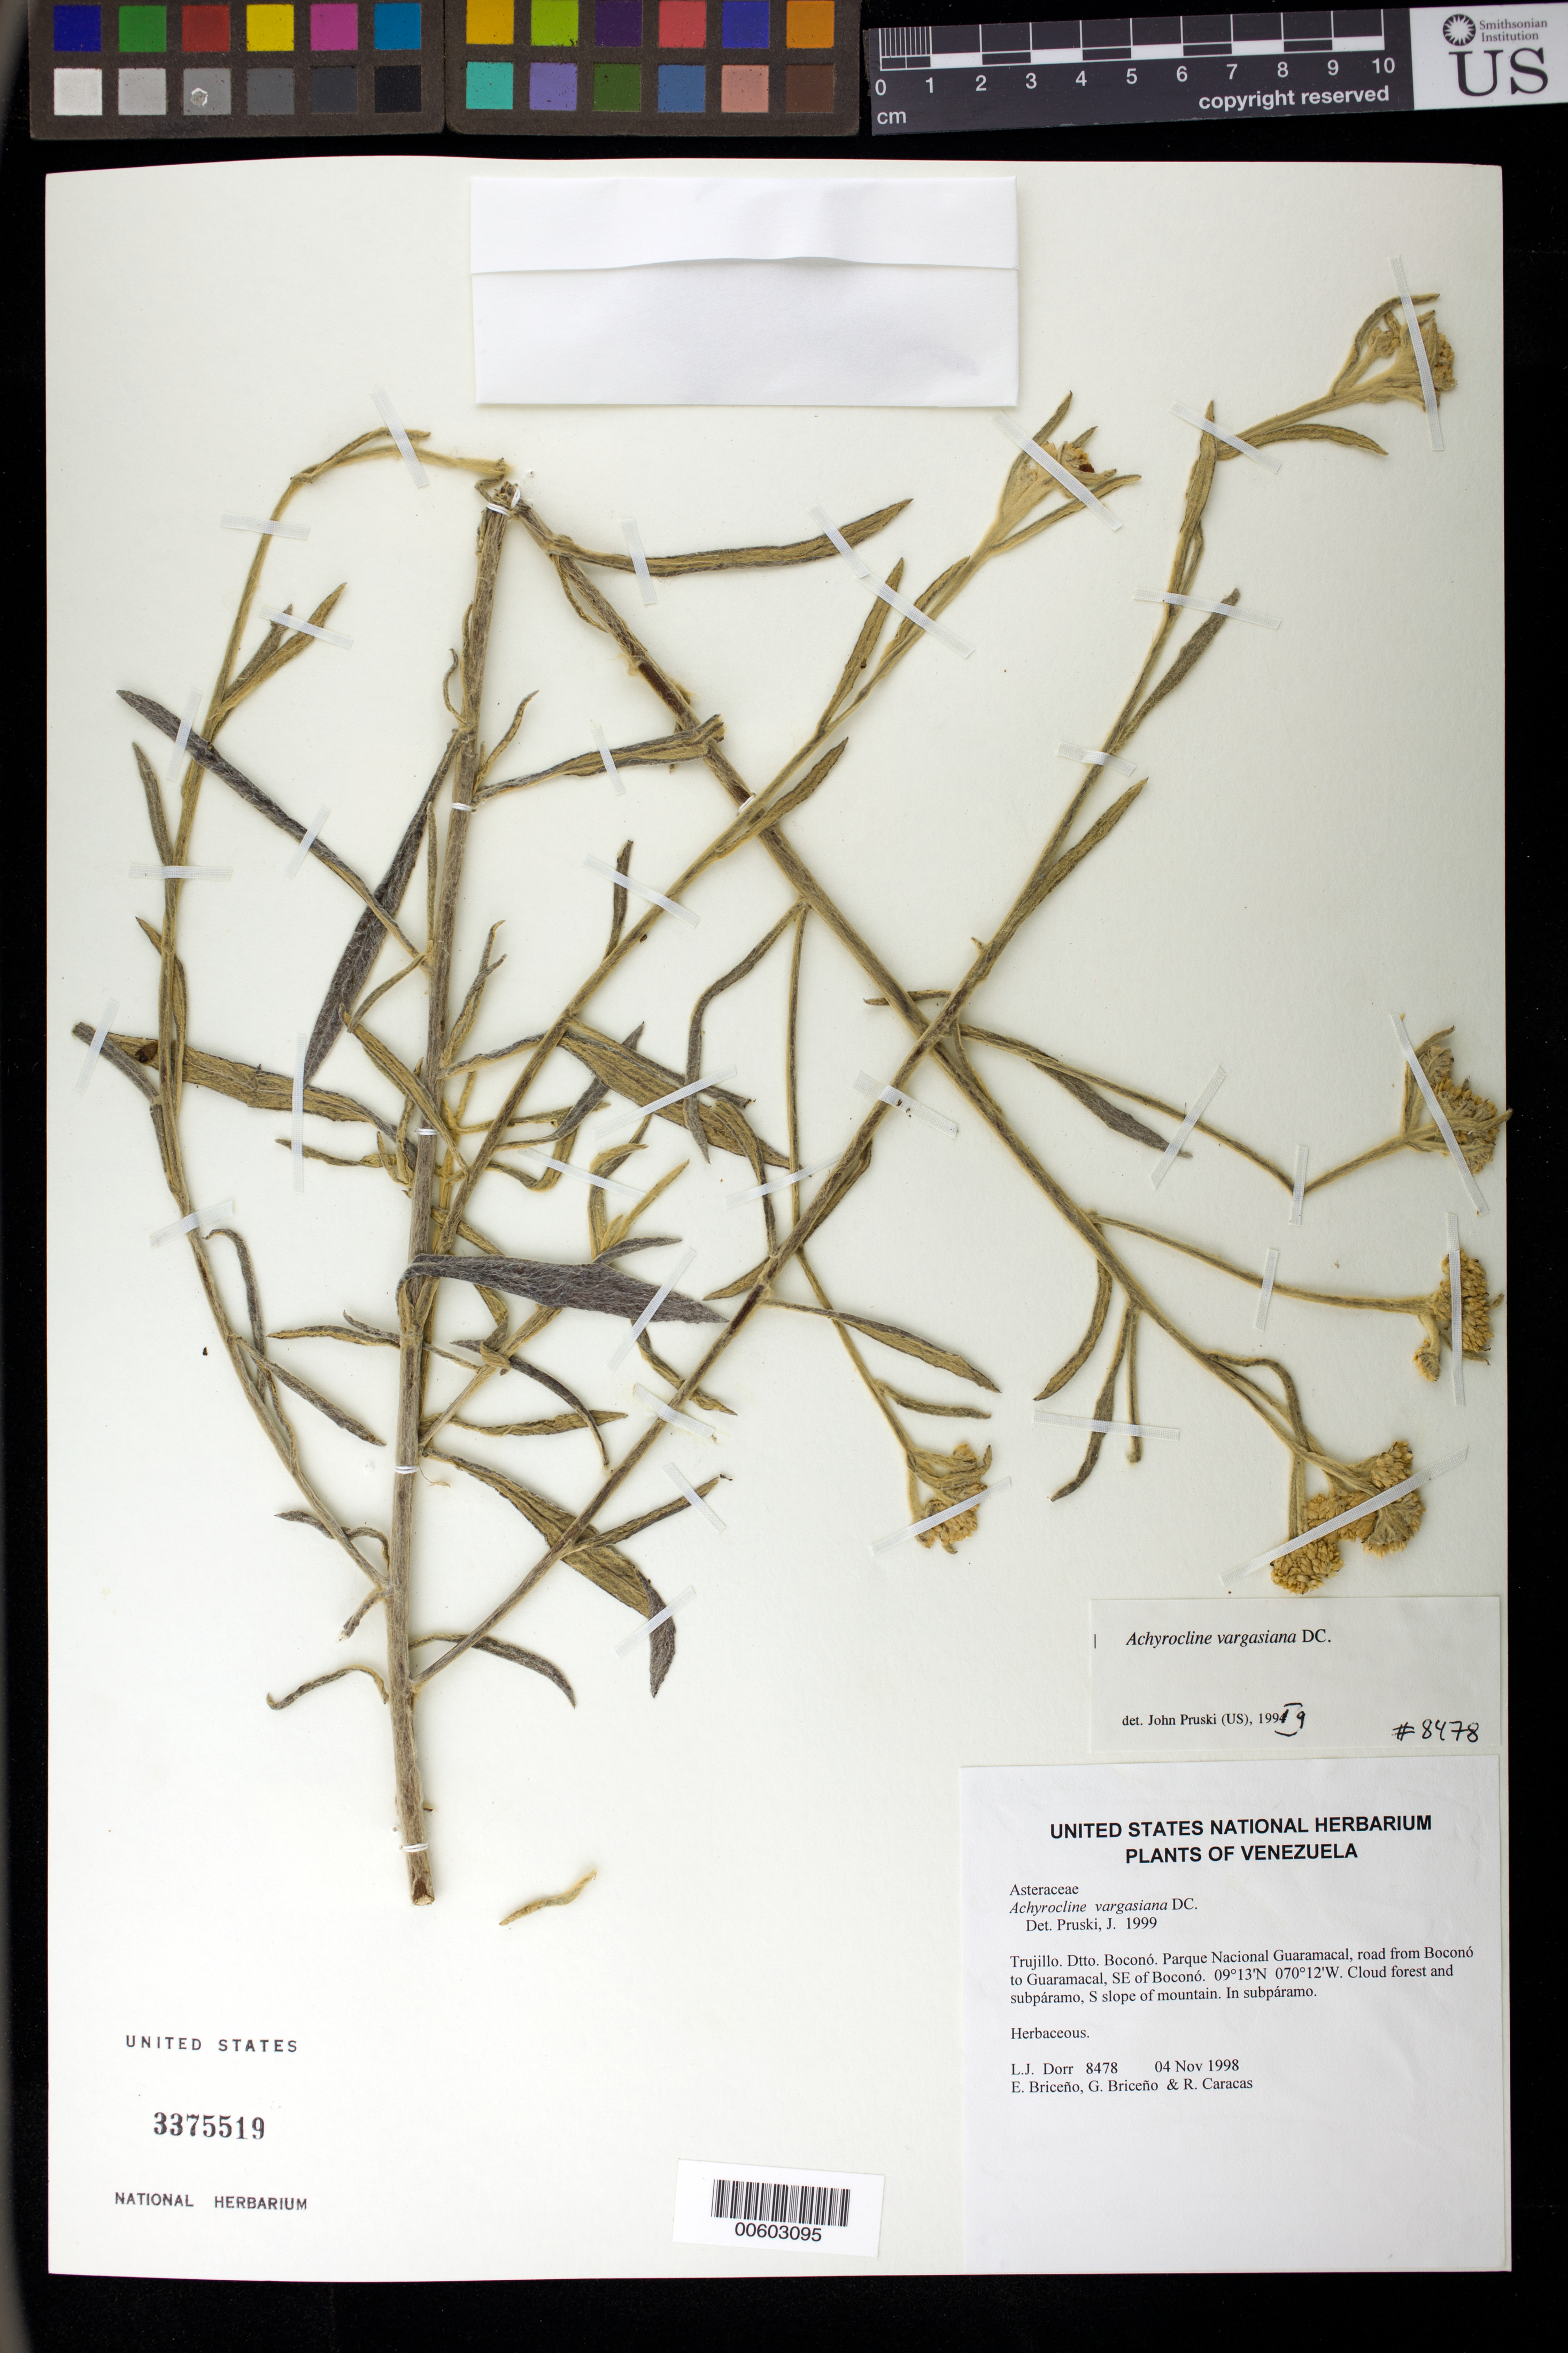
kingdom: Plantae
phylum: Tracheophyta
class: Magnoliopsida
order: Asterales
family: Asteraceae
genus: Achyrocline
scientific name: Achyrocline vargasiana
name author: DC.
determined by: Pruski, J. F.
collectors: L. J. Dorr, E. Briceño, G. Briceño & R. Caracas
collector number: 8478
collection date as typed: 04 Nov 1998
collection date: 1998-11-04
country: Venezuela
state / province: Trujillo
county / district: Boconó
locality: Parque Nacional Guaramacal, road from Boconó to Guaramacal, SE of Boconó.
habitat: Cloud forest and subpáramo, S slope of mountain. In subpáramo.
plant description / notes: MO, PORT, TEX, US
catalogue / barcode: US 3375519